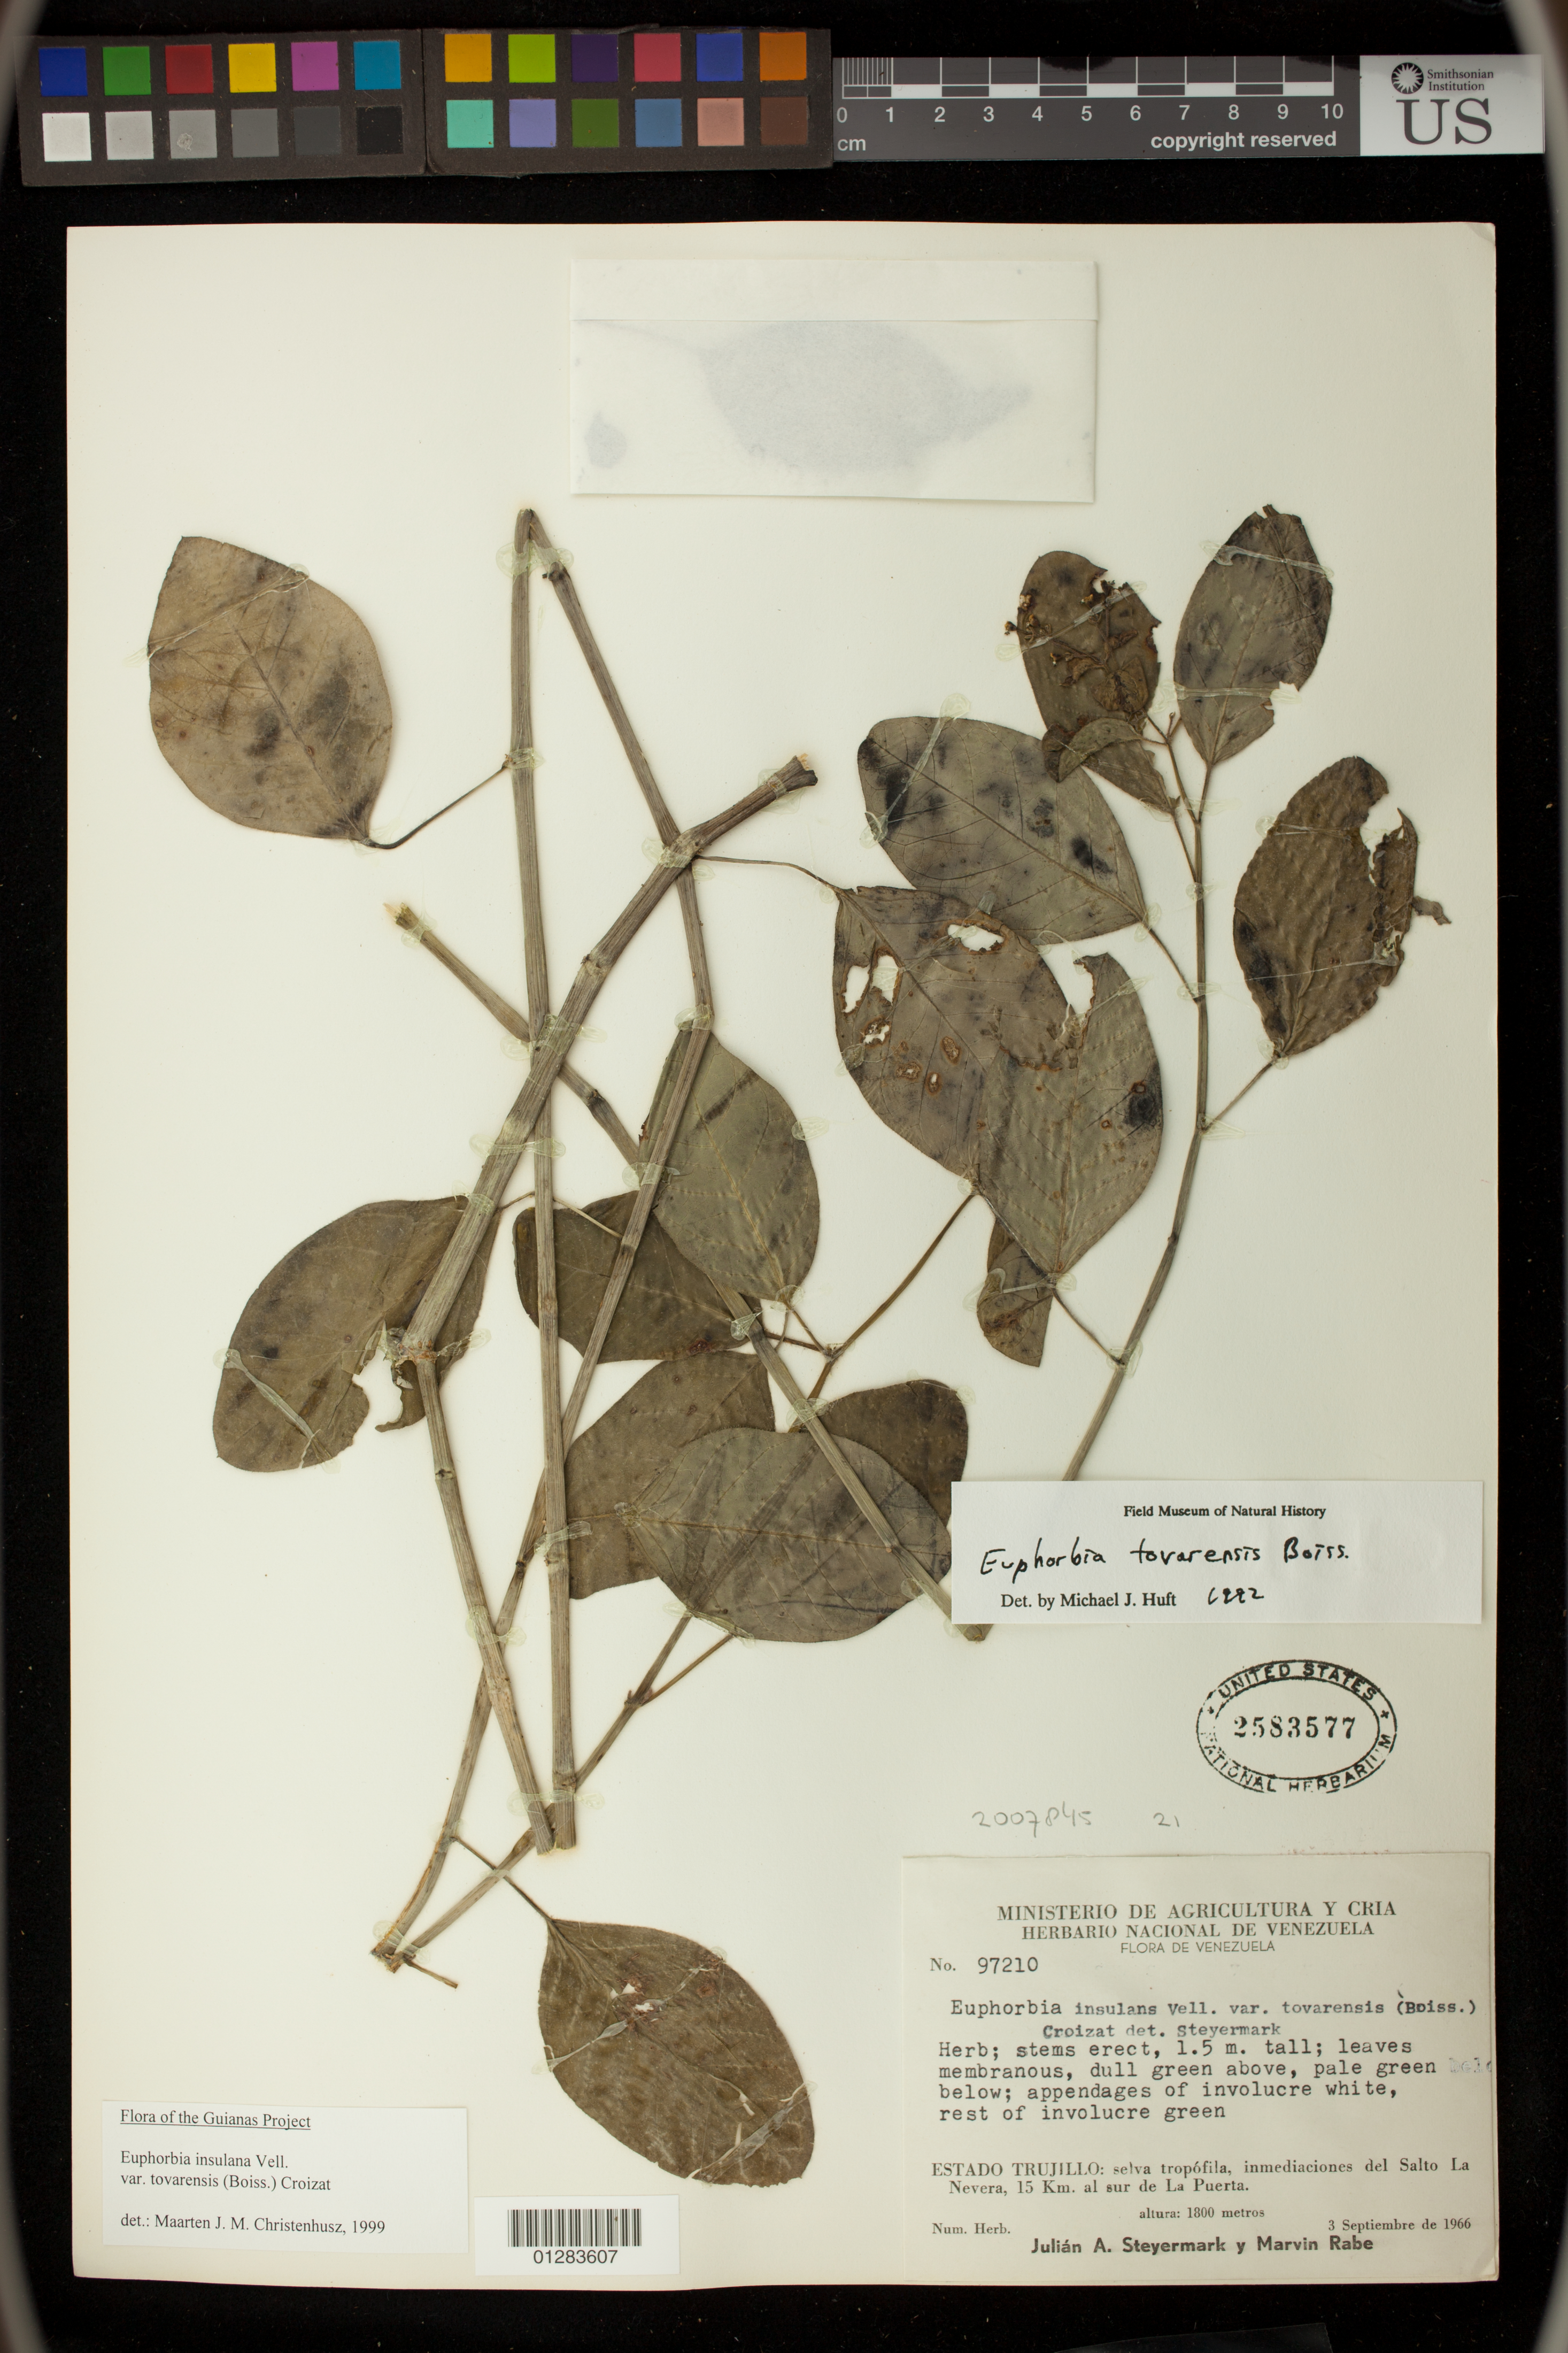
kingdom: Plantae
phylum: Tracheophyta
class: Magnoliopsida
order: Malpighiales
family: Euphorbiaceae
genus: Euphorbia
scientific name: Euphorbia insulana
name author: Vell.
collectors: J. Steyermark & M. Rabe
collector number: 97210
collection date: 1966-09-03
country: Venezuela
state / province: Trujillo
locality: Salto La Nevera, 15 km al sur de La Puerta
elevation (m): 1800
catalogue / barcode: US 2583577